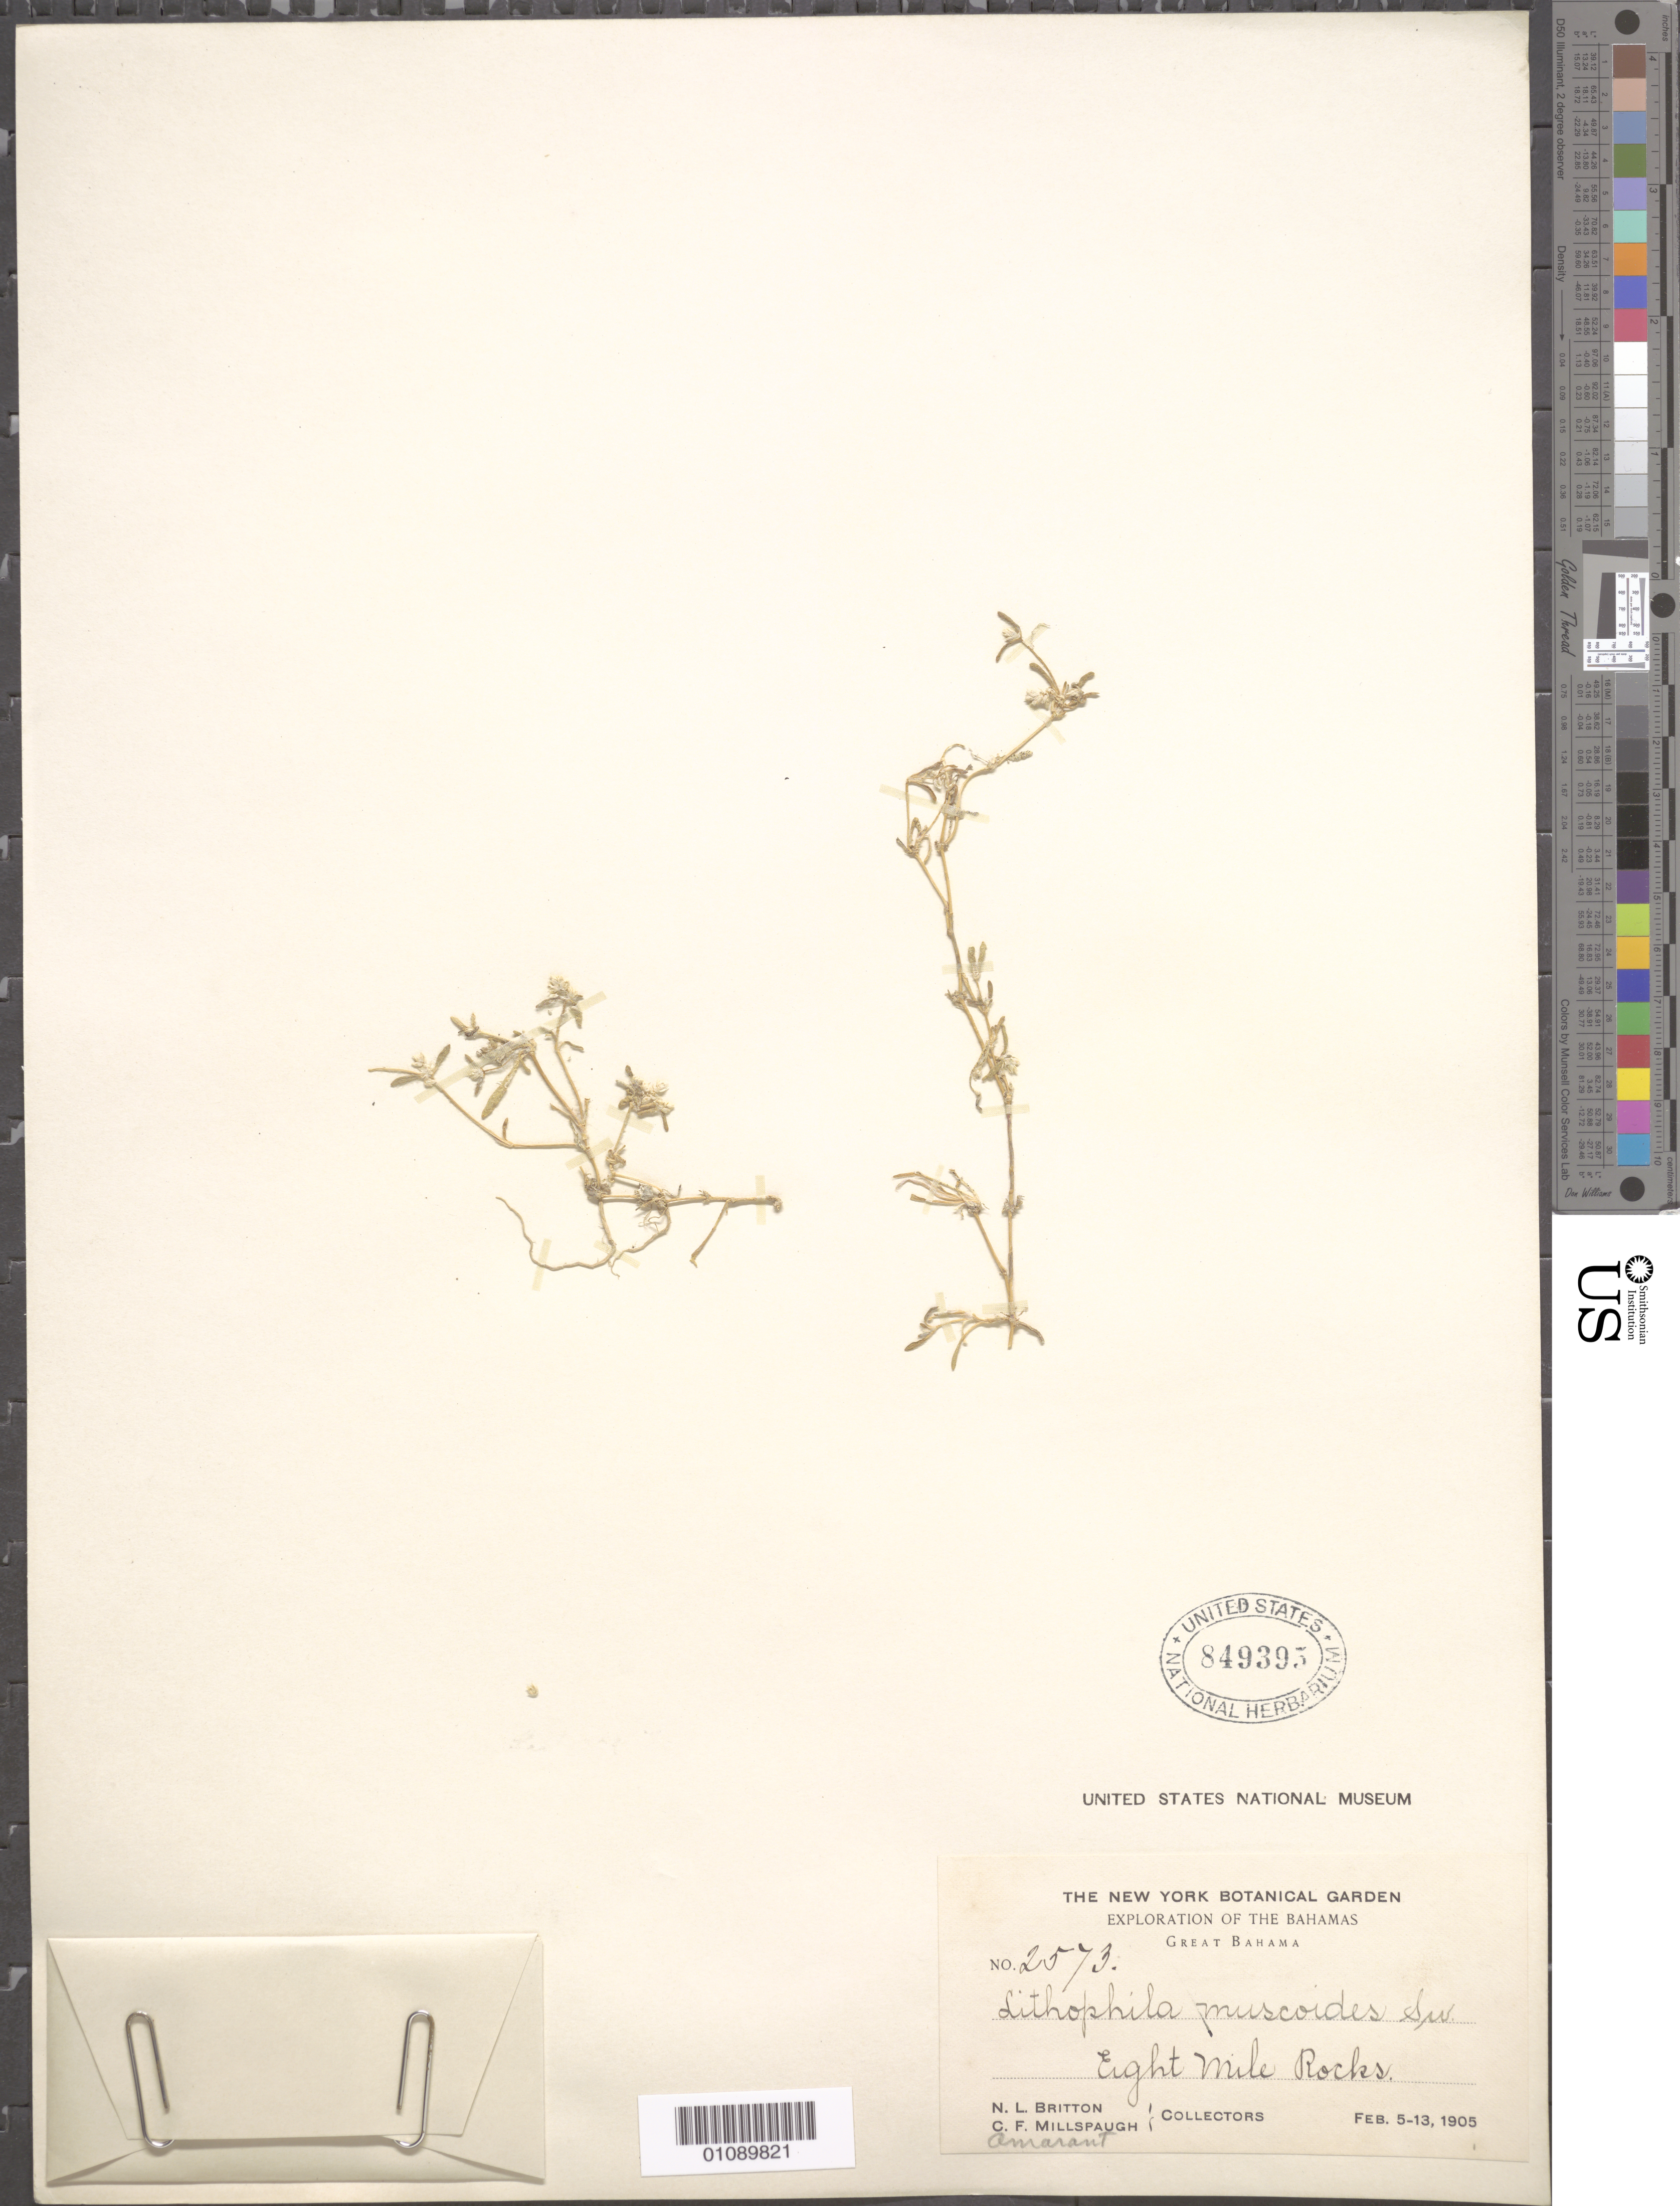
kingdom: Plantae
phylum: Tracheophyta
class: Magnoliopsida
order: Caryophyllales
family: Amaranthaceae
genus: Gomphrena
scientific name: Gomphrena muscoides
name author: (Sw.) T. Ortuño & Borsch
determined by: Strong, Mark T., (BOT), Smithsonian Institution - National Museum of Natural History (UNITED STATES)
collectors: N. Britton & C. F. Millspaugh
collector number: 2573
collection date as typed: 05 Feb 1905 to 13 Feb 1905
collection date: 1905-02-05/1905-02-13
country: Bahamas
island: Great Bahama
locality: Eight Mile Rocks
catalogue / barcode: US 849395